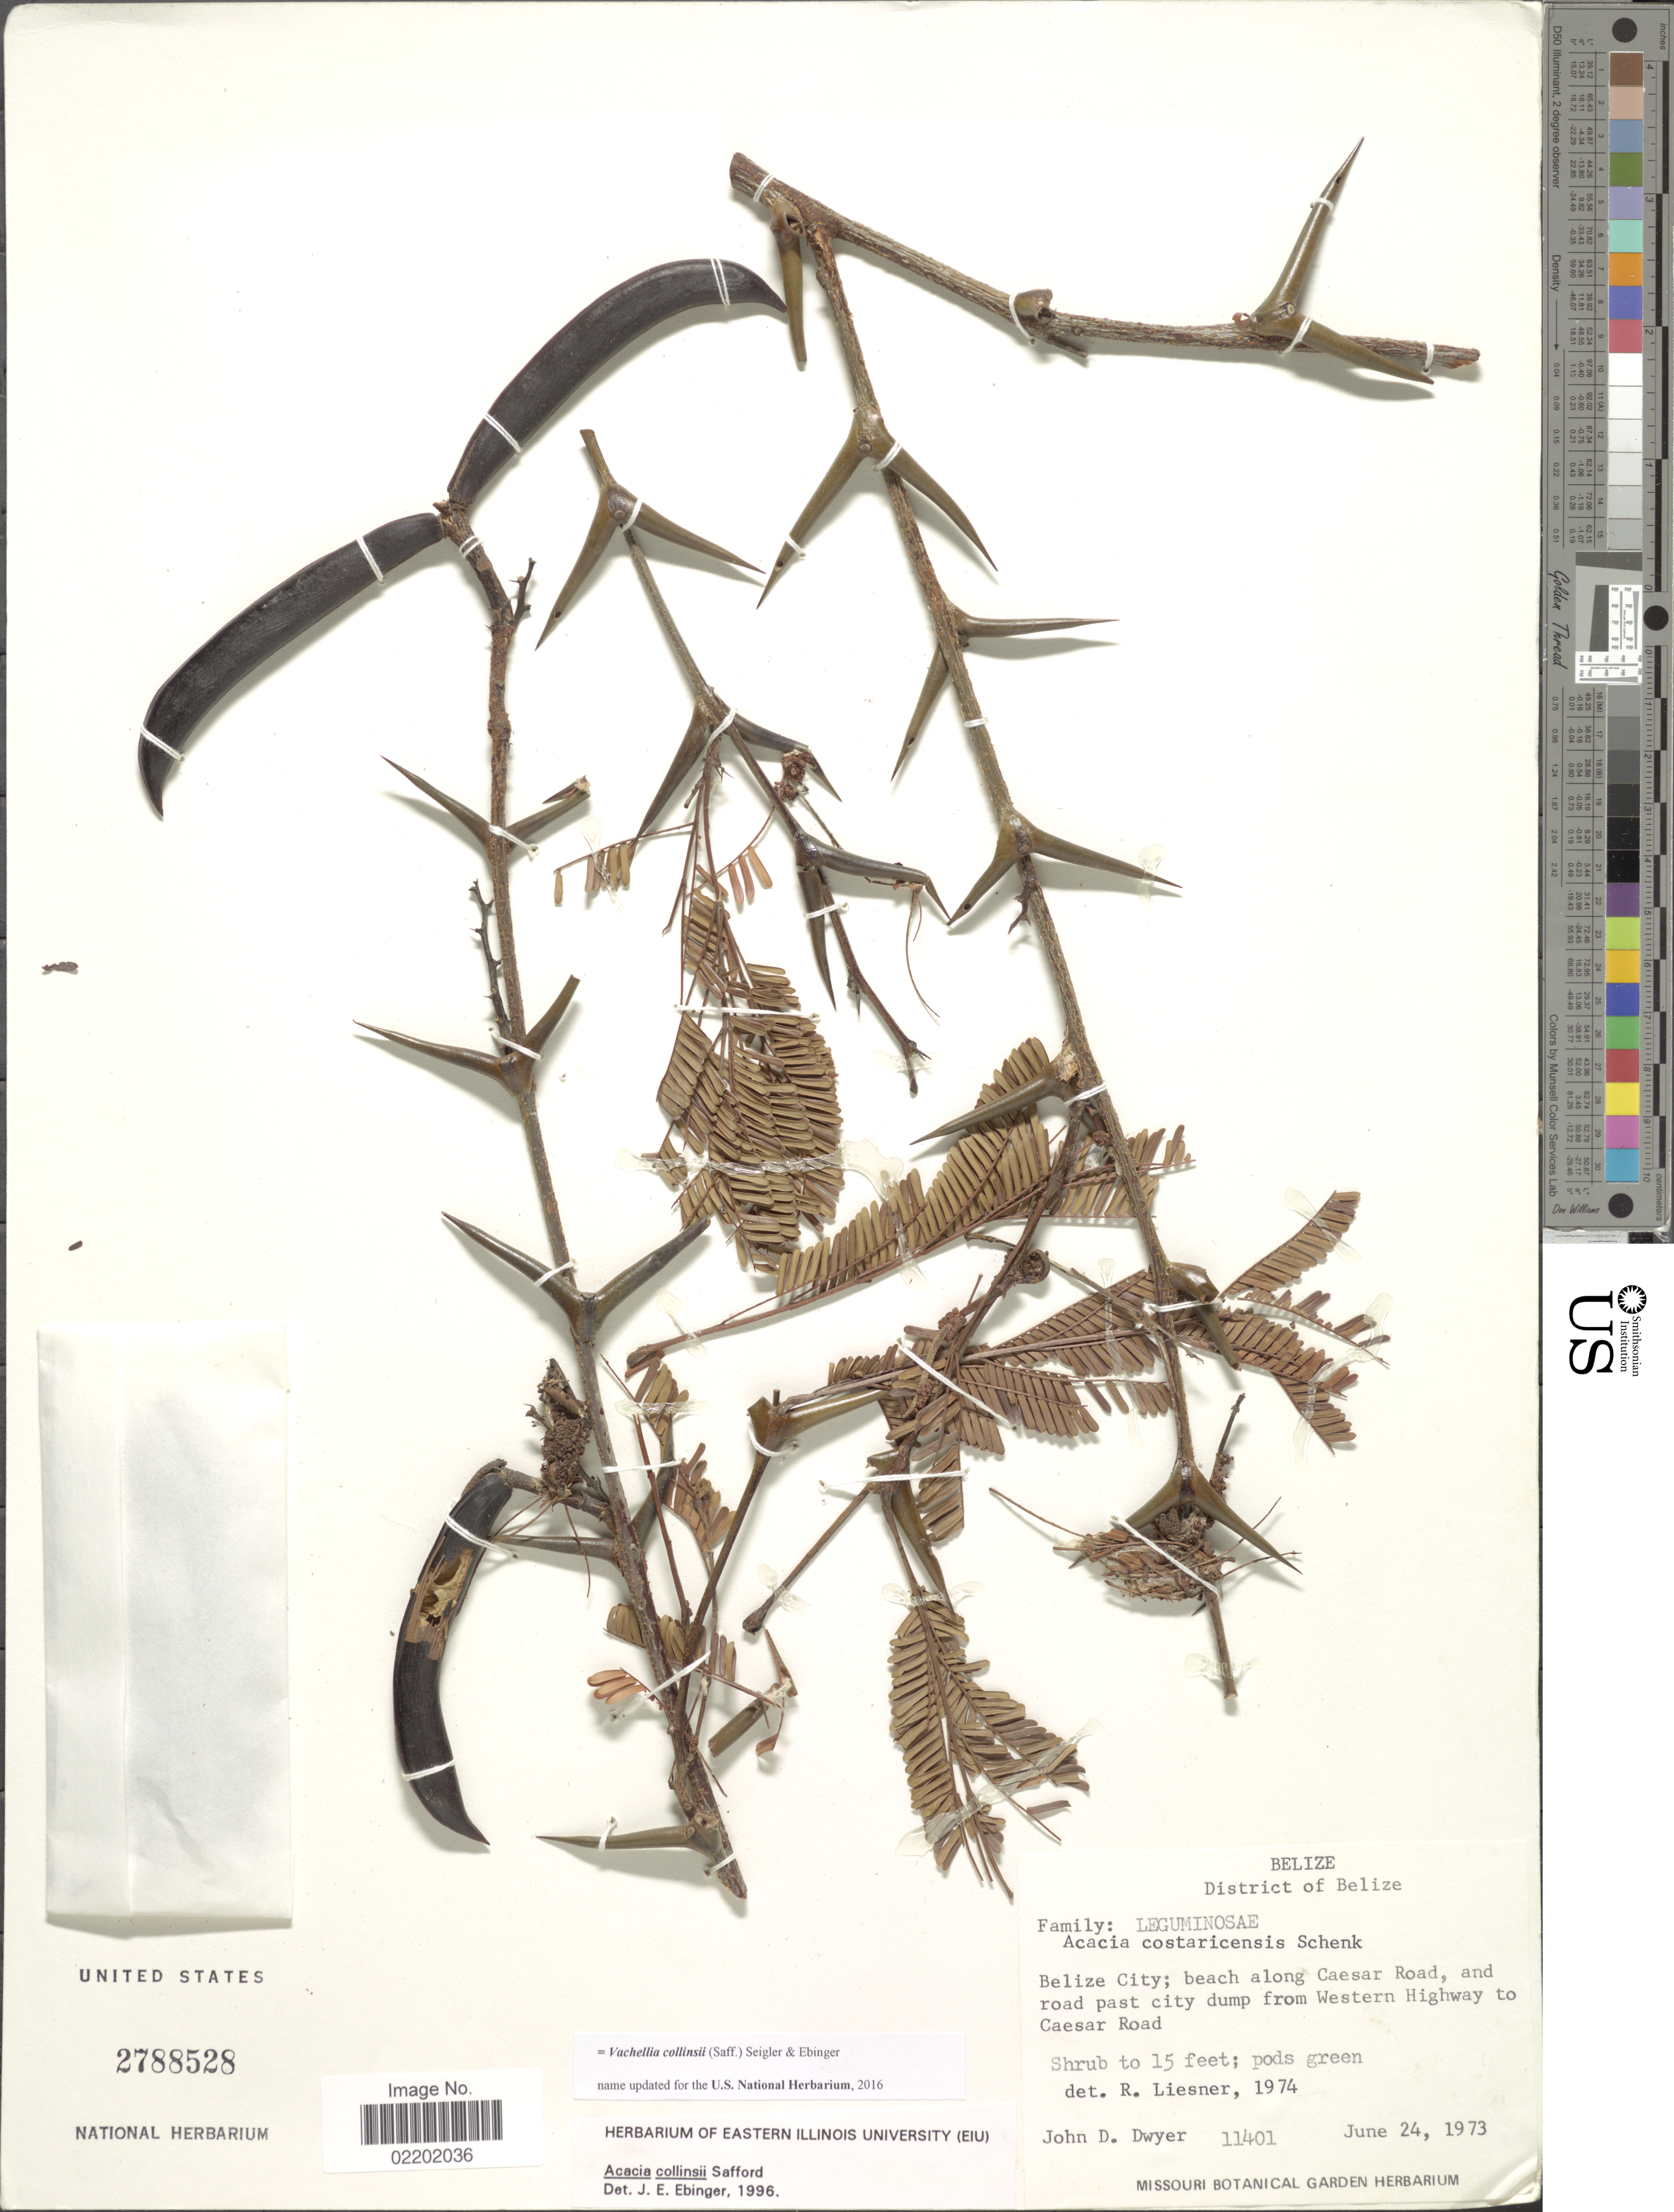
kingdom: Plantae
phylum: Tracheophyta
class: Magnoliopsida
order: Fabales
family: Fabaceae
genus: Vachellia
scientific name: Vachellia collinsii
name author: (Saff.) Seigler & Ebinger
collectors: J. D. Dwyer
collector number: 11401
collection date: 1973-06-24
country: Belize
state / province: Belize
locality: District of Belize, Belize City; beach along Caeser Road, and road past city dump from Western Highway to Caeser Road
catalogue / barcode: US 2788528